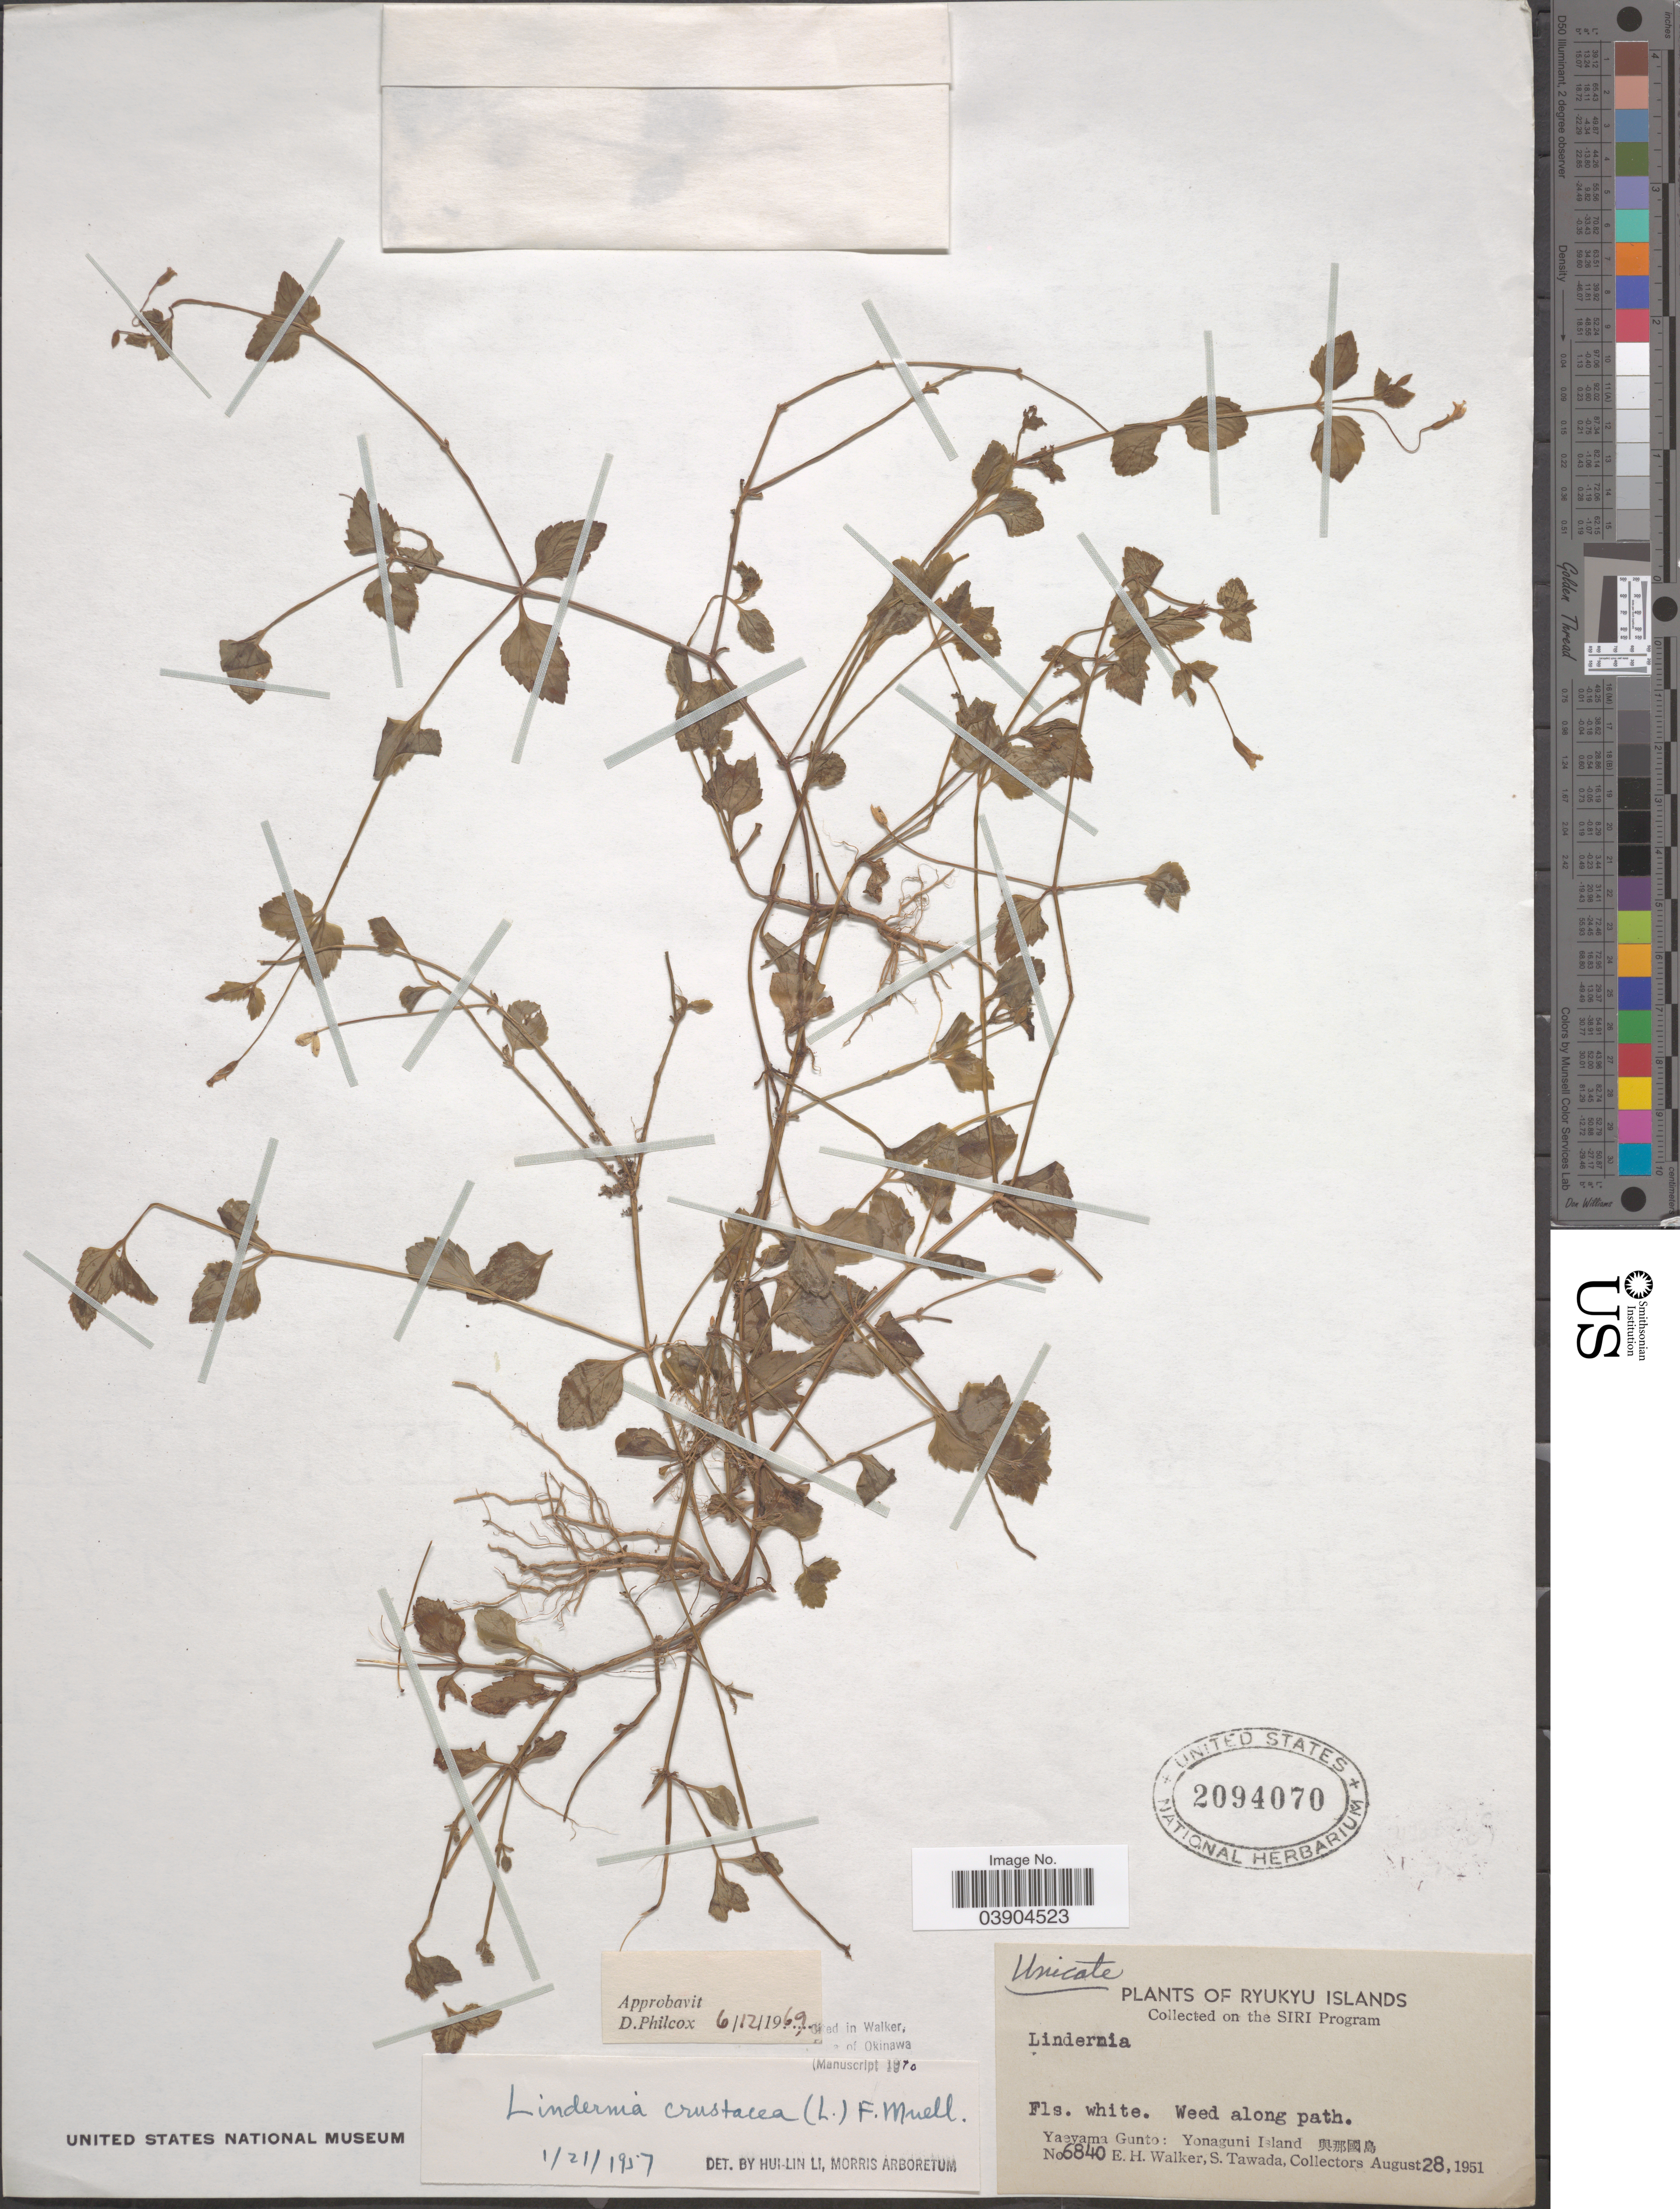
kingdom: Plantae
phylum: Tracheophyta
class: Magnoliopsida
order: Lamiales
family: Linderniaceae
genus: Lindernia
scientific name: Lindernia crustacea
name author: (L.) F. Muell.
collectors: E. H. Walker & S. Tawada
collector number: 6840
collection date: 1951-08-28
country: Japan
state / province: Okinawa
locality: Ryukyu Islands. Yaeyama Gunto: Yonaguni Island X.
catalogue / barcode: US 2094070